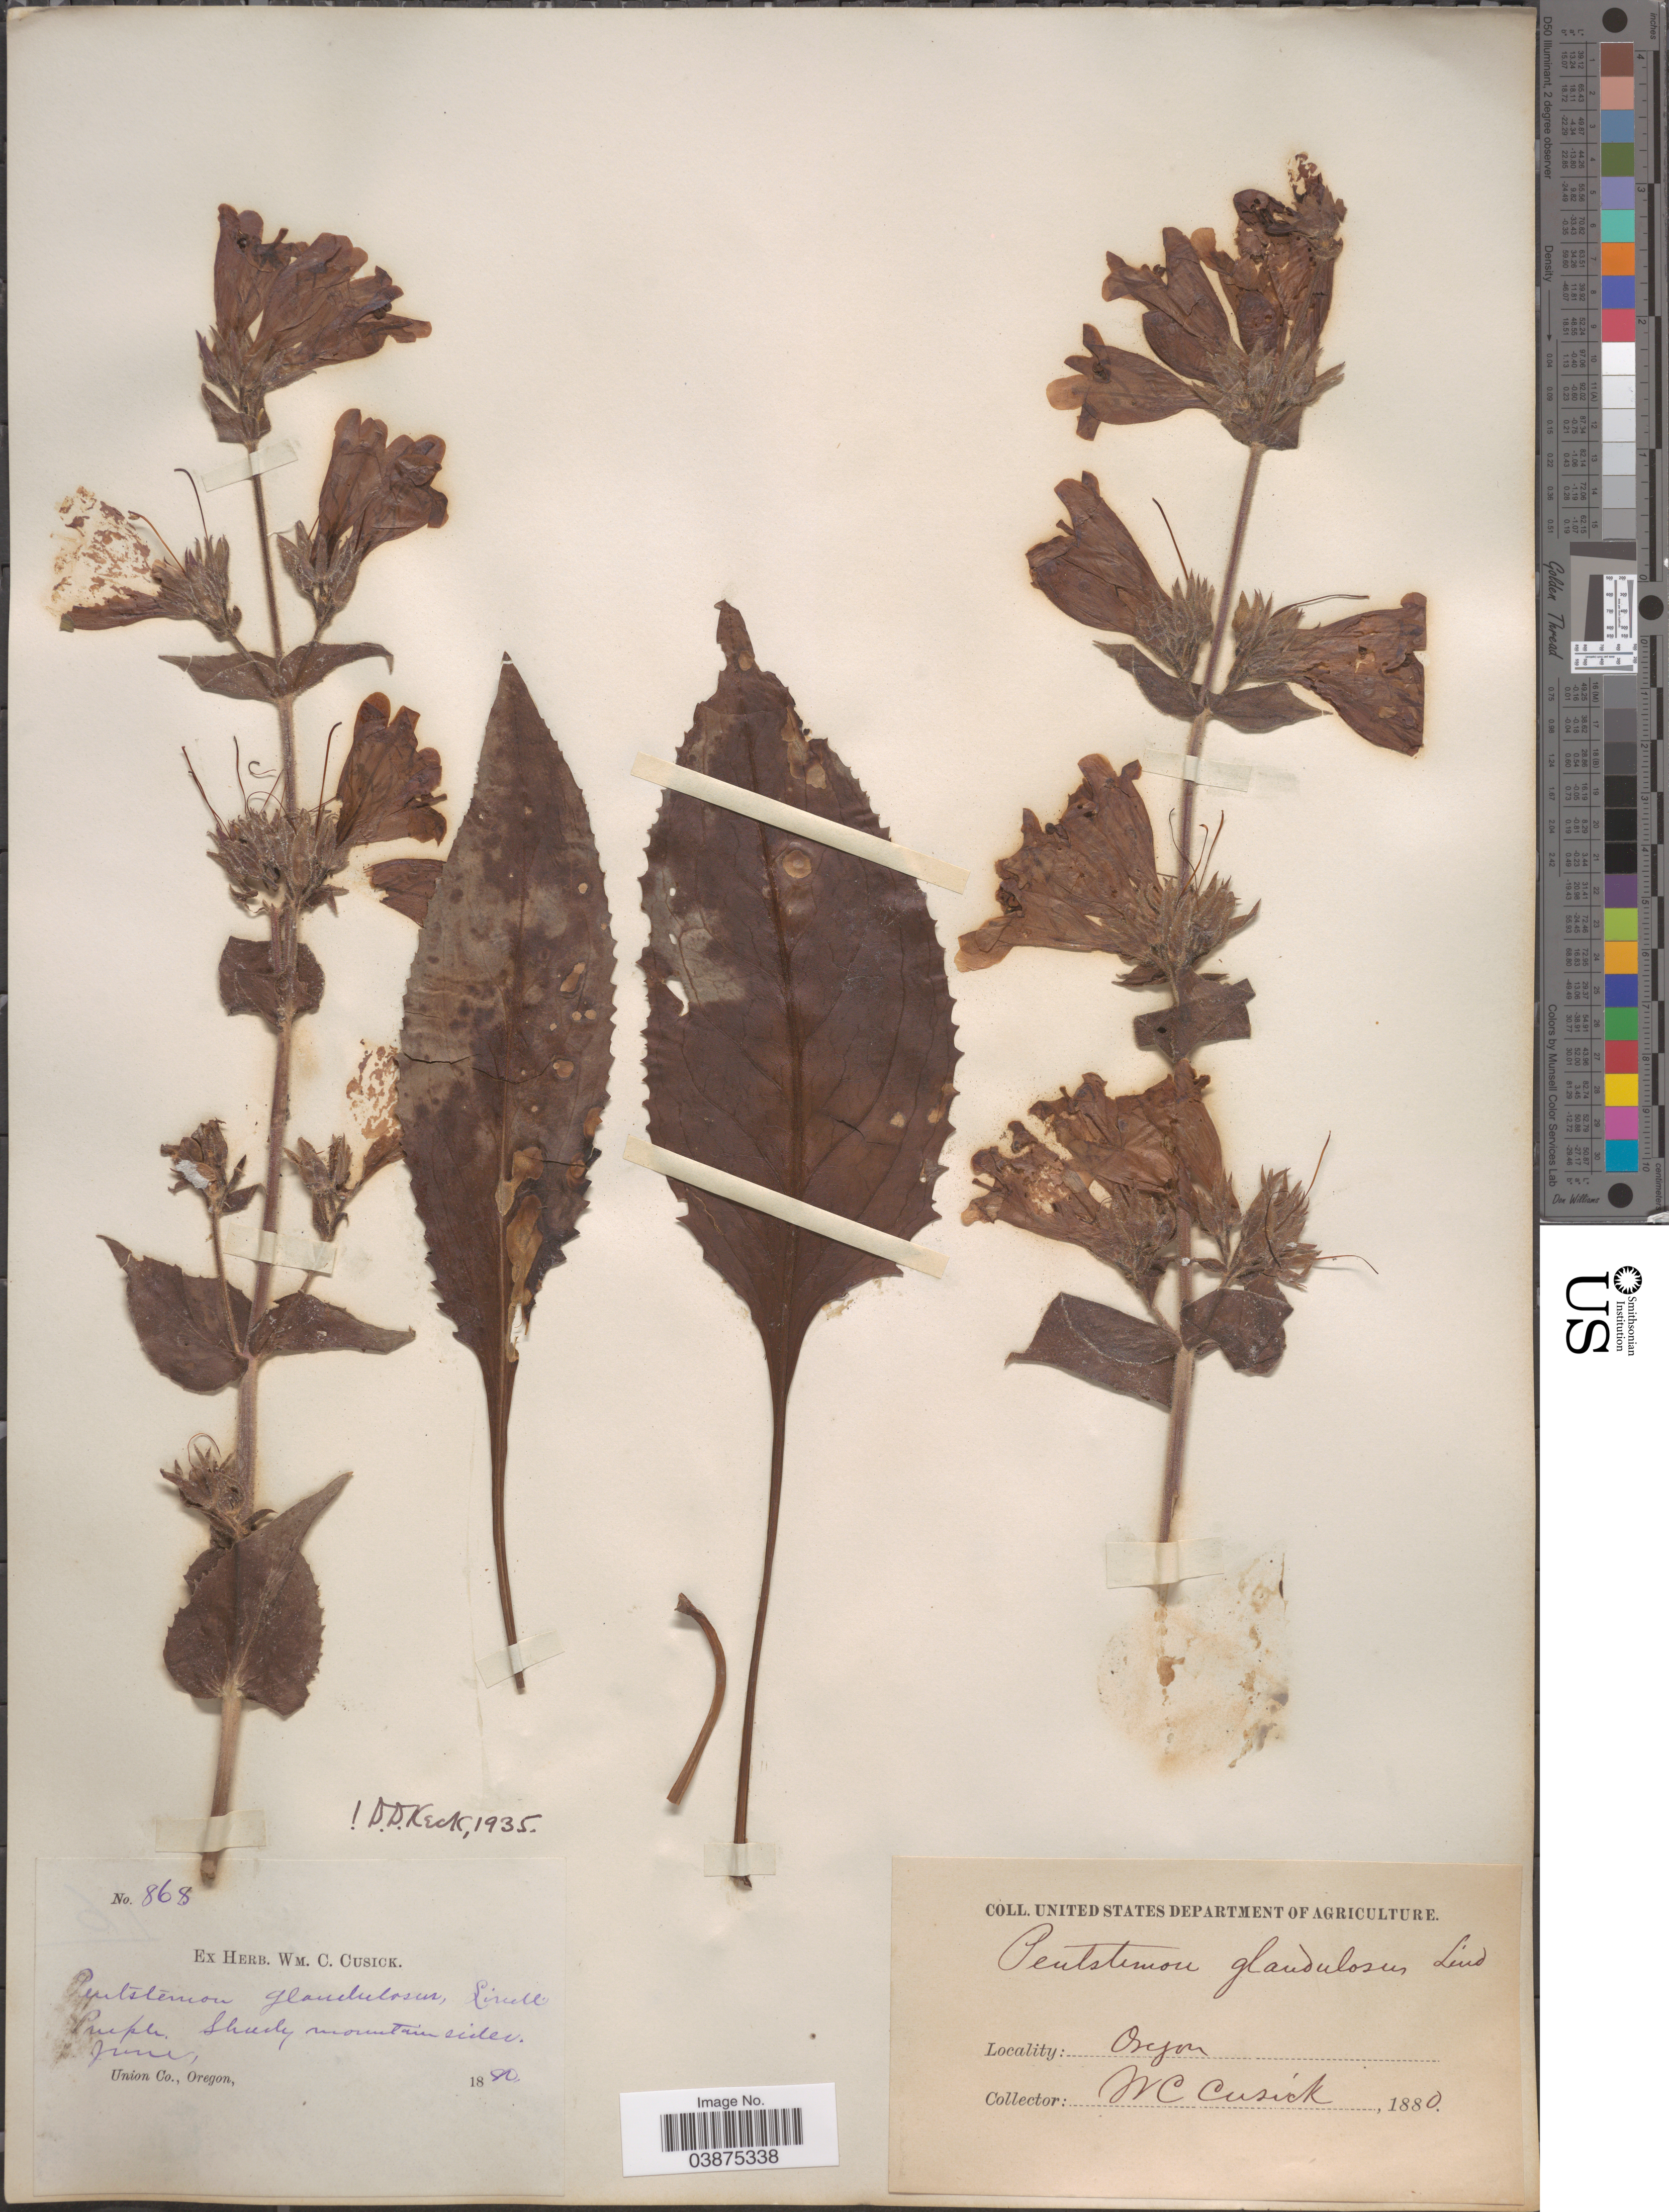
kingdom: Plantae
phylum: Tracheophyta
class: Magnoliopsida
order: Lamiales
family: Plantaginaceae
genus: Penstemon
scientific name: Penstemon glandulosus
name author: Douglas ex Lindl.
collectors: W. C. Cusick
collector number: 868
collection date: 1880-06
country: United States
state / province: Oregon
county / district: Union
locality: Shady mountain sides. Union Co.